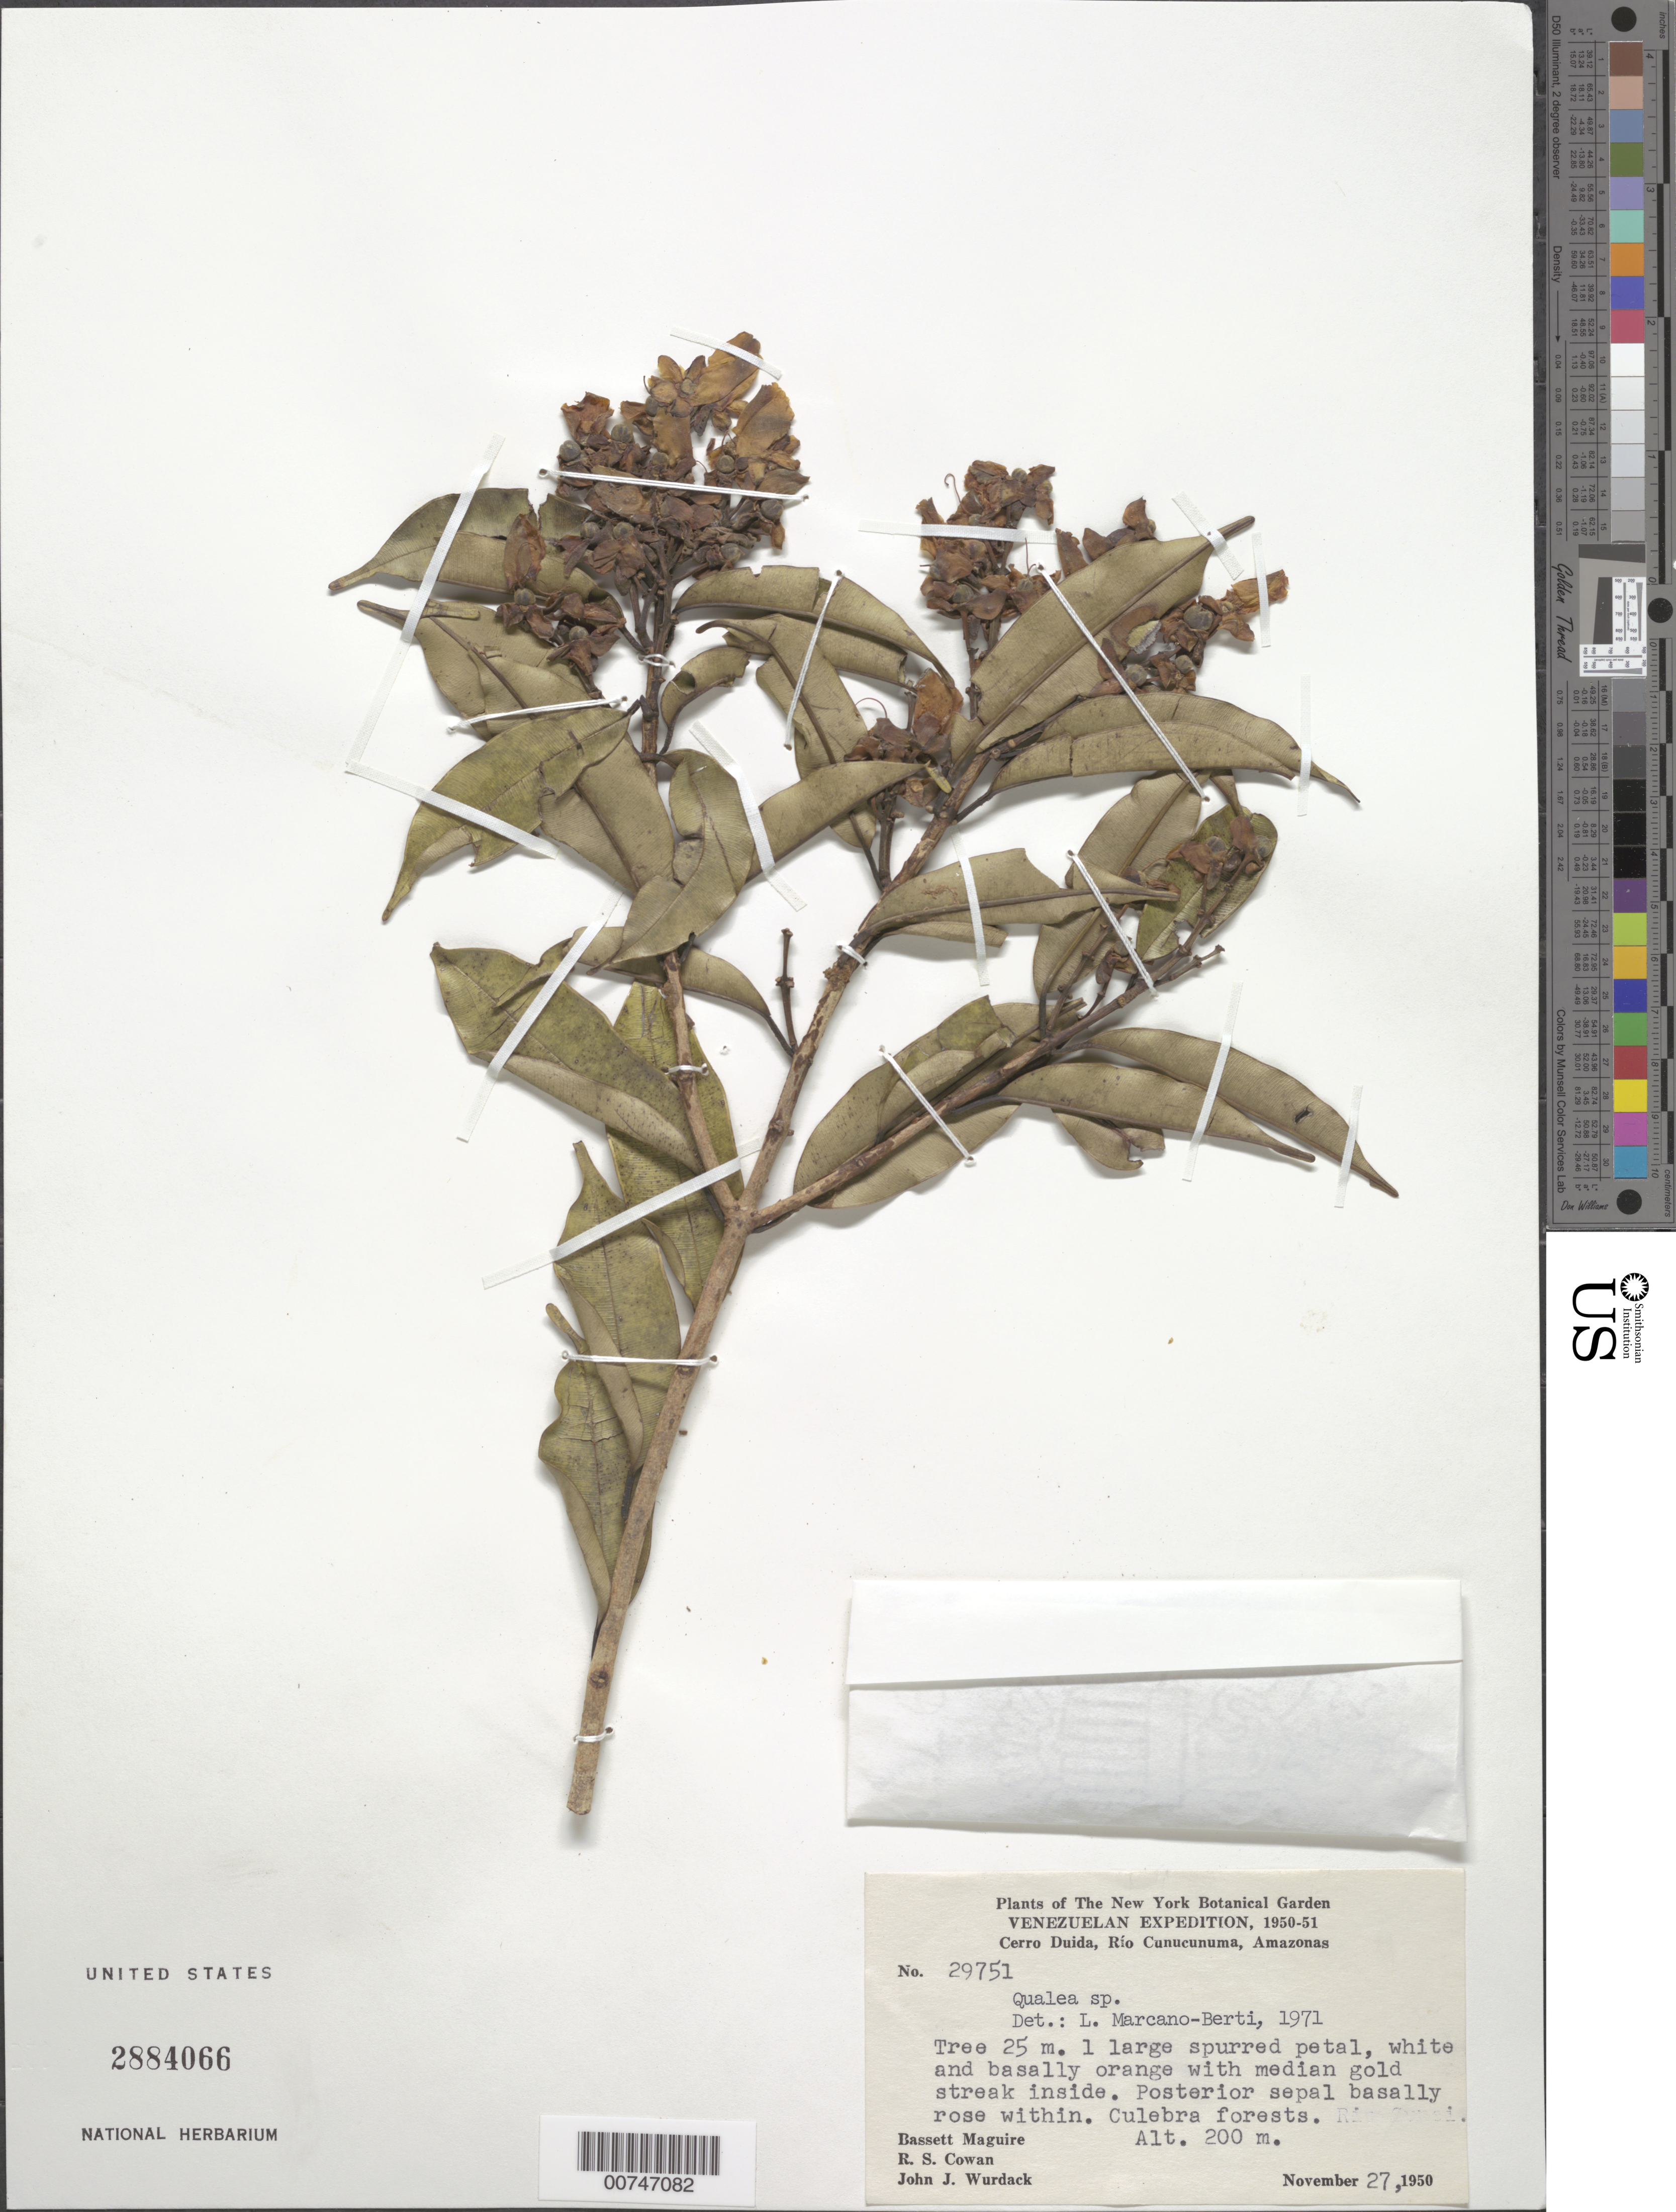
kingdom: Plantae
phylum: Tracheophyta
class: Magnoliopsida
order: Myrtales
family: Vochysiaceae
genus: Qualea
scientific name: Qualea sp.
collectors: B. Maguire, R. S. Cowan & J. J. Wurdack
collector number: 29751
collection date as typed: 27-Nov-50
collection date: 1950-11-27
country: Venezuela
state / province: Amazonas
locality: Cerro Duida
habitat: Culebra forests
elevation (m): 200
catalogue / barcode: US 2884066